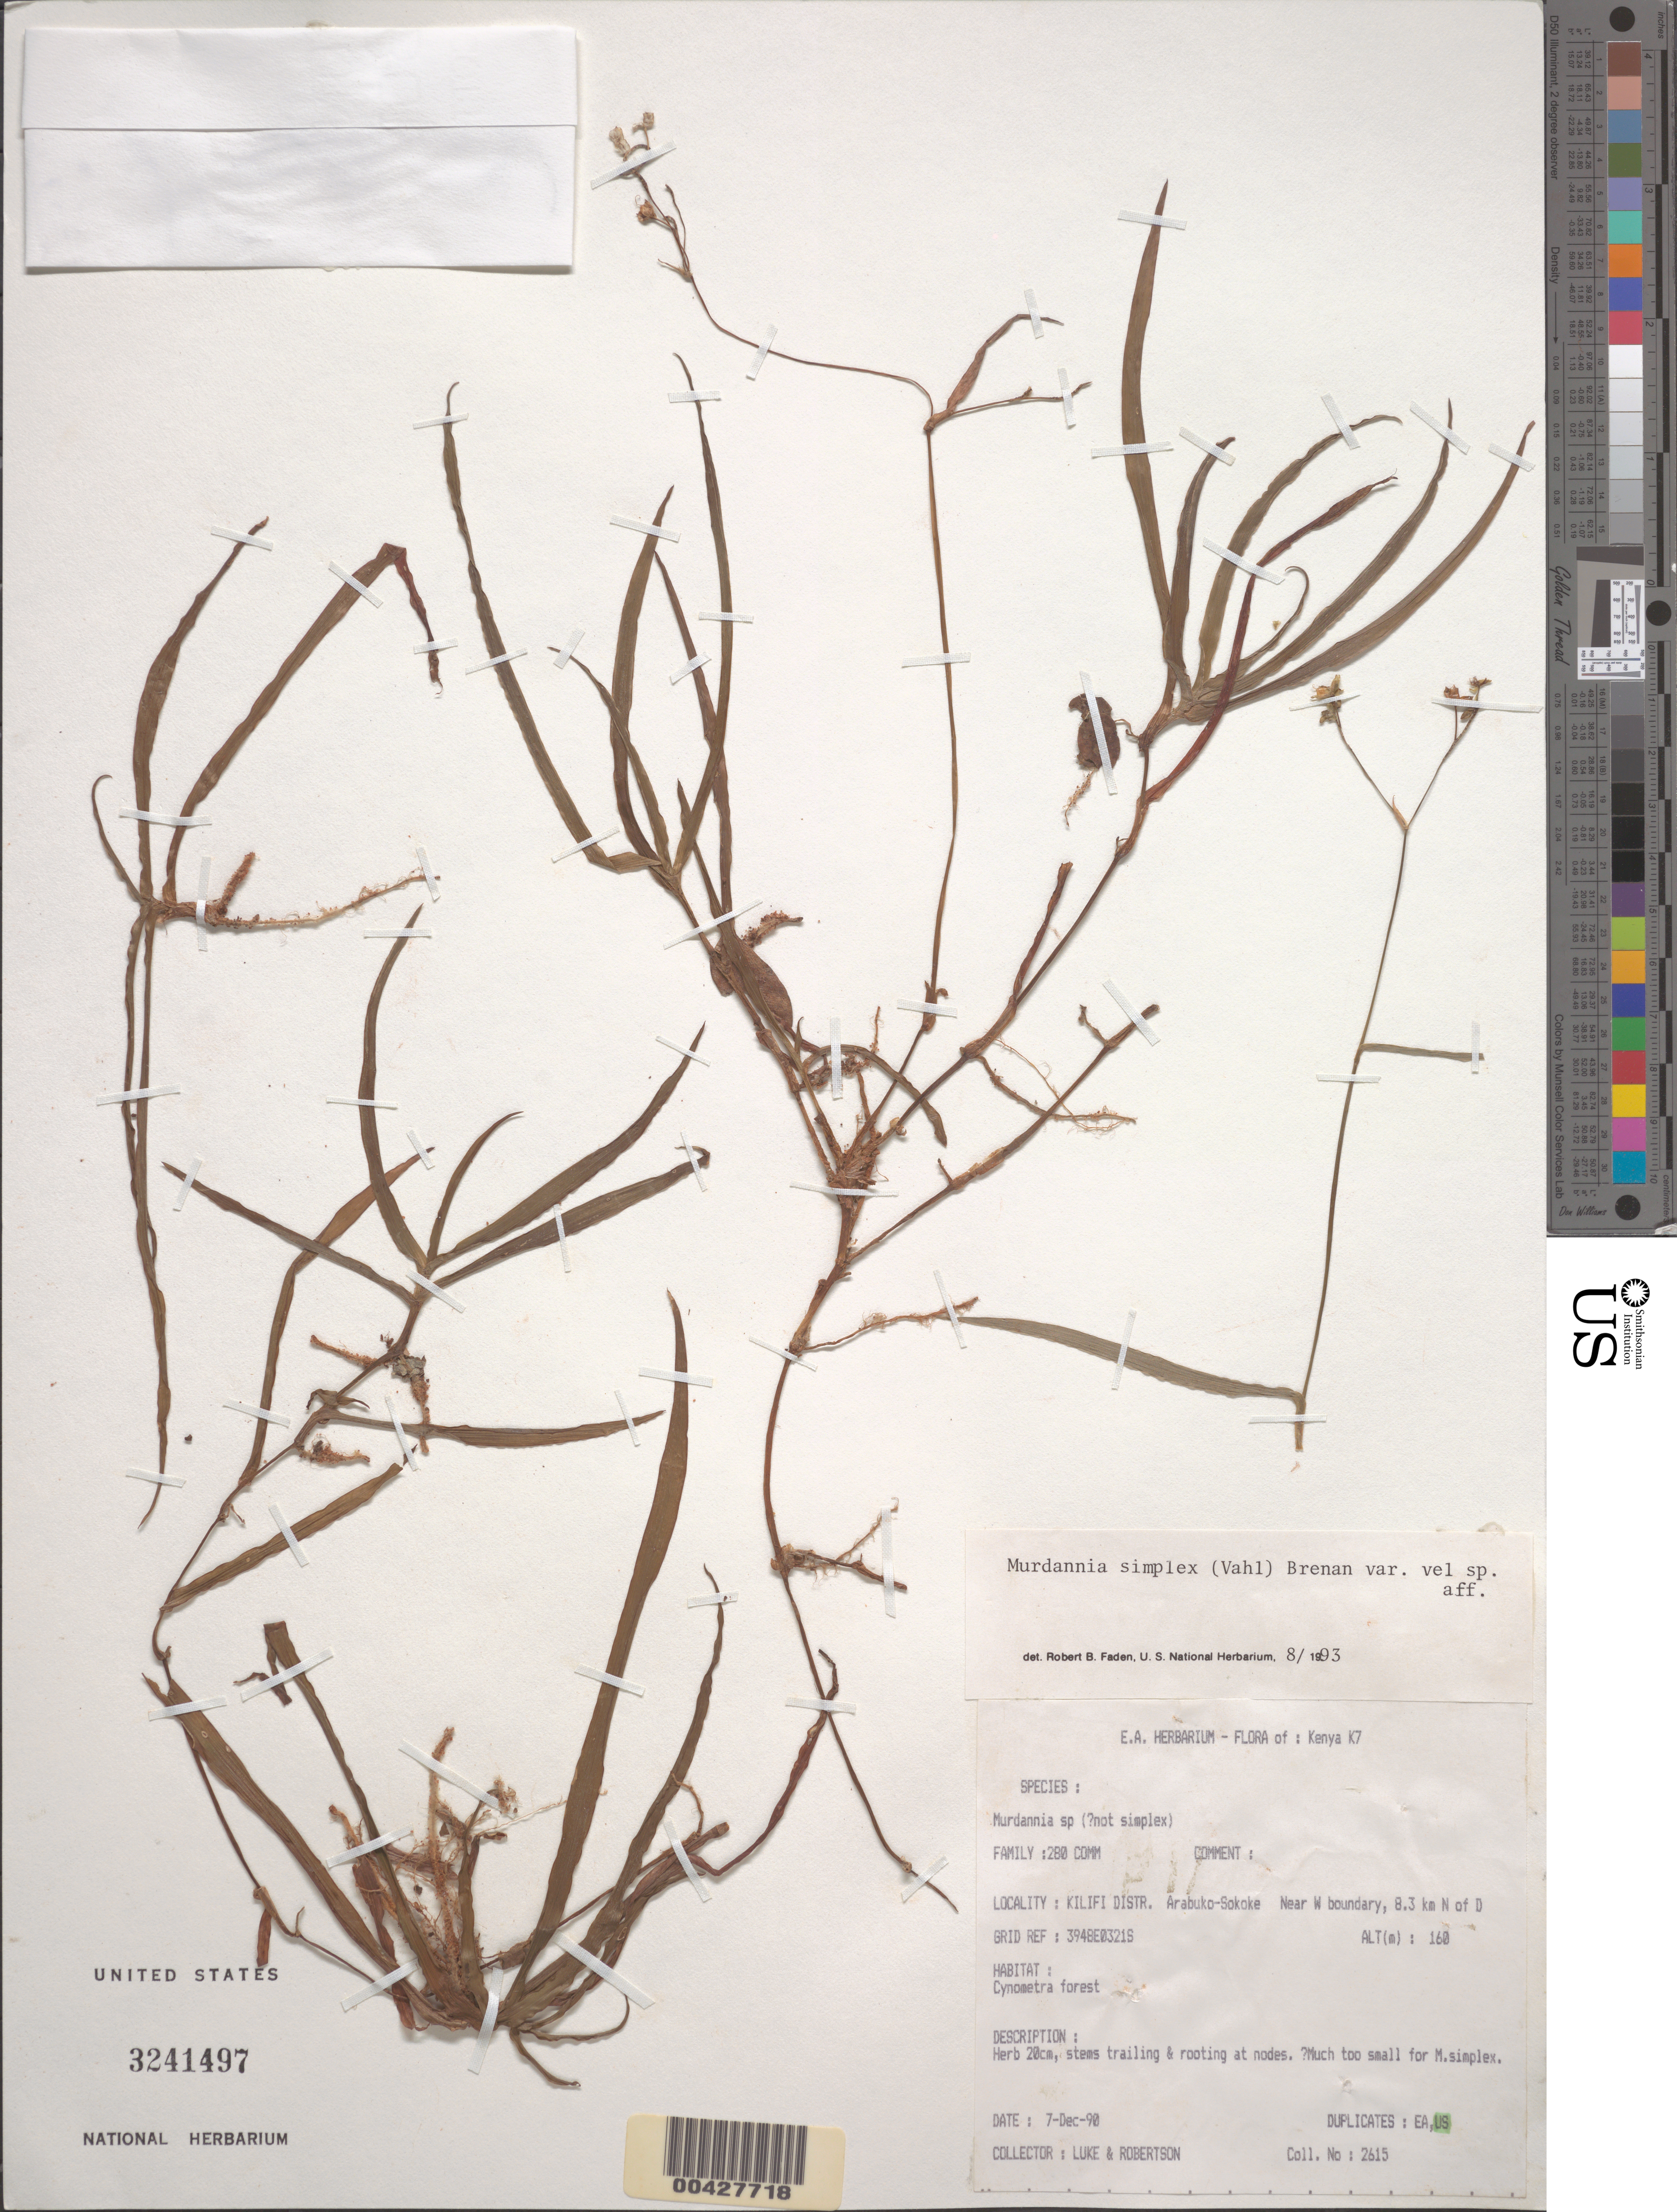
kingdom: Plantae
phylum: Tracheophyta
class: Liliopsida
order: Commelinales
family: Commelinaceae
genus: Murdannia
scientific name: Murdannia simplex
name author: (Vahl) Brenan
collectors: M. Luke & A. Robertson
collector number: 2615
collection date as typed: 07 Dec 1990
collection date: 1990-12-07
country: Kenya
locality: Kilifi, arabuko-sokoke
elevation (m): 160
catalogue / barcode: US 3241497